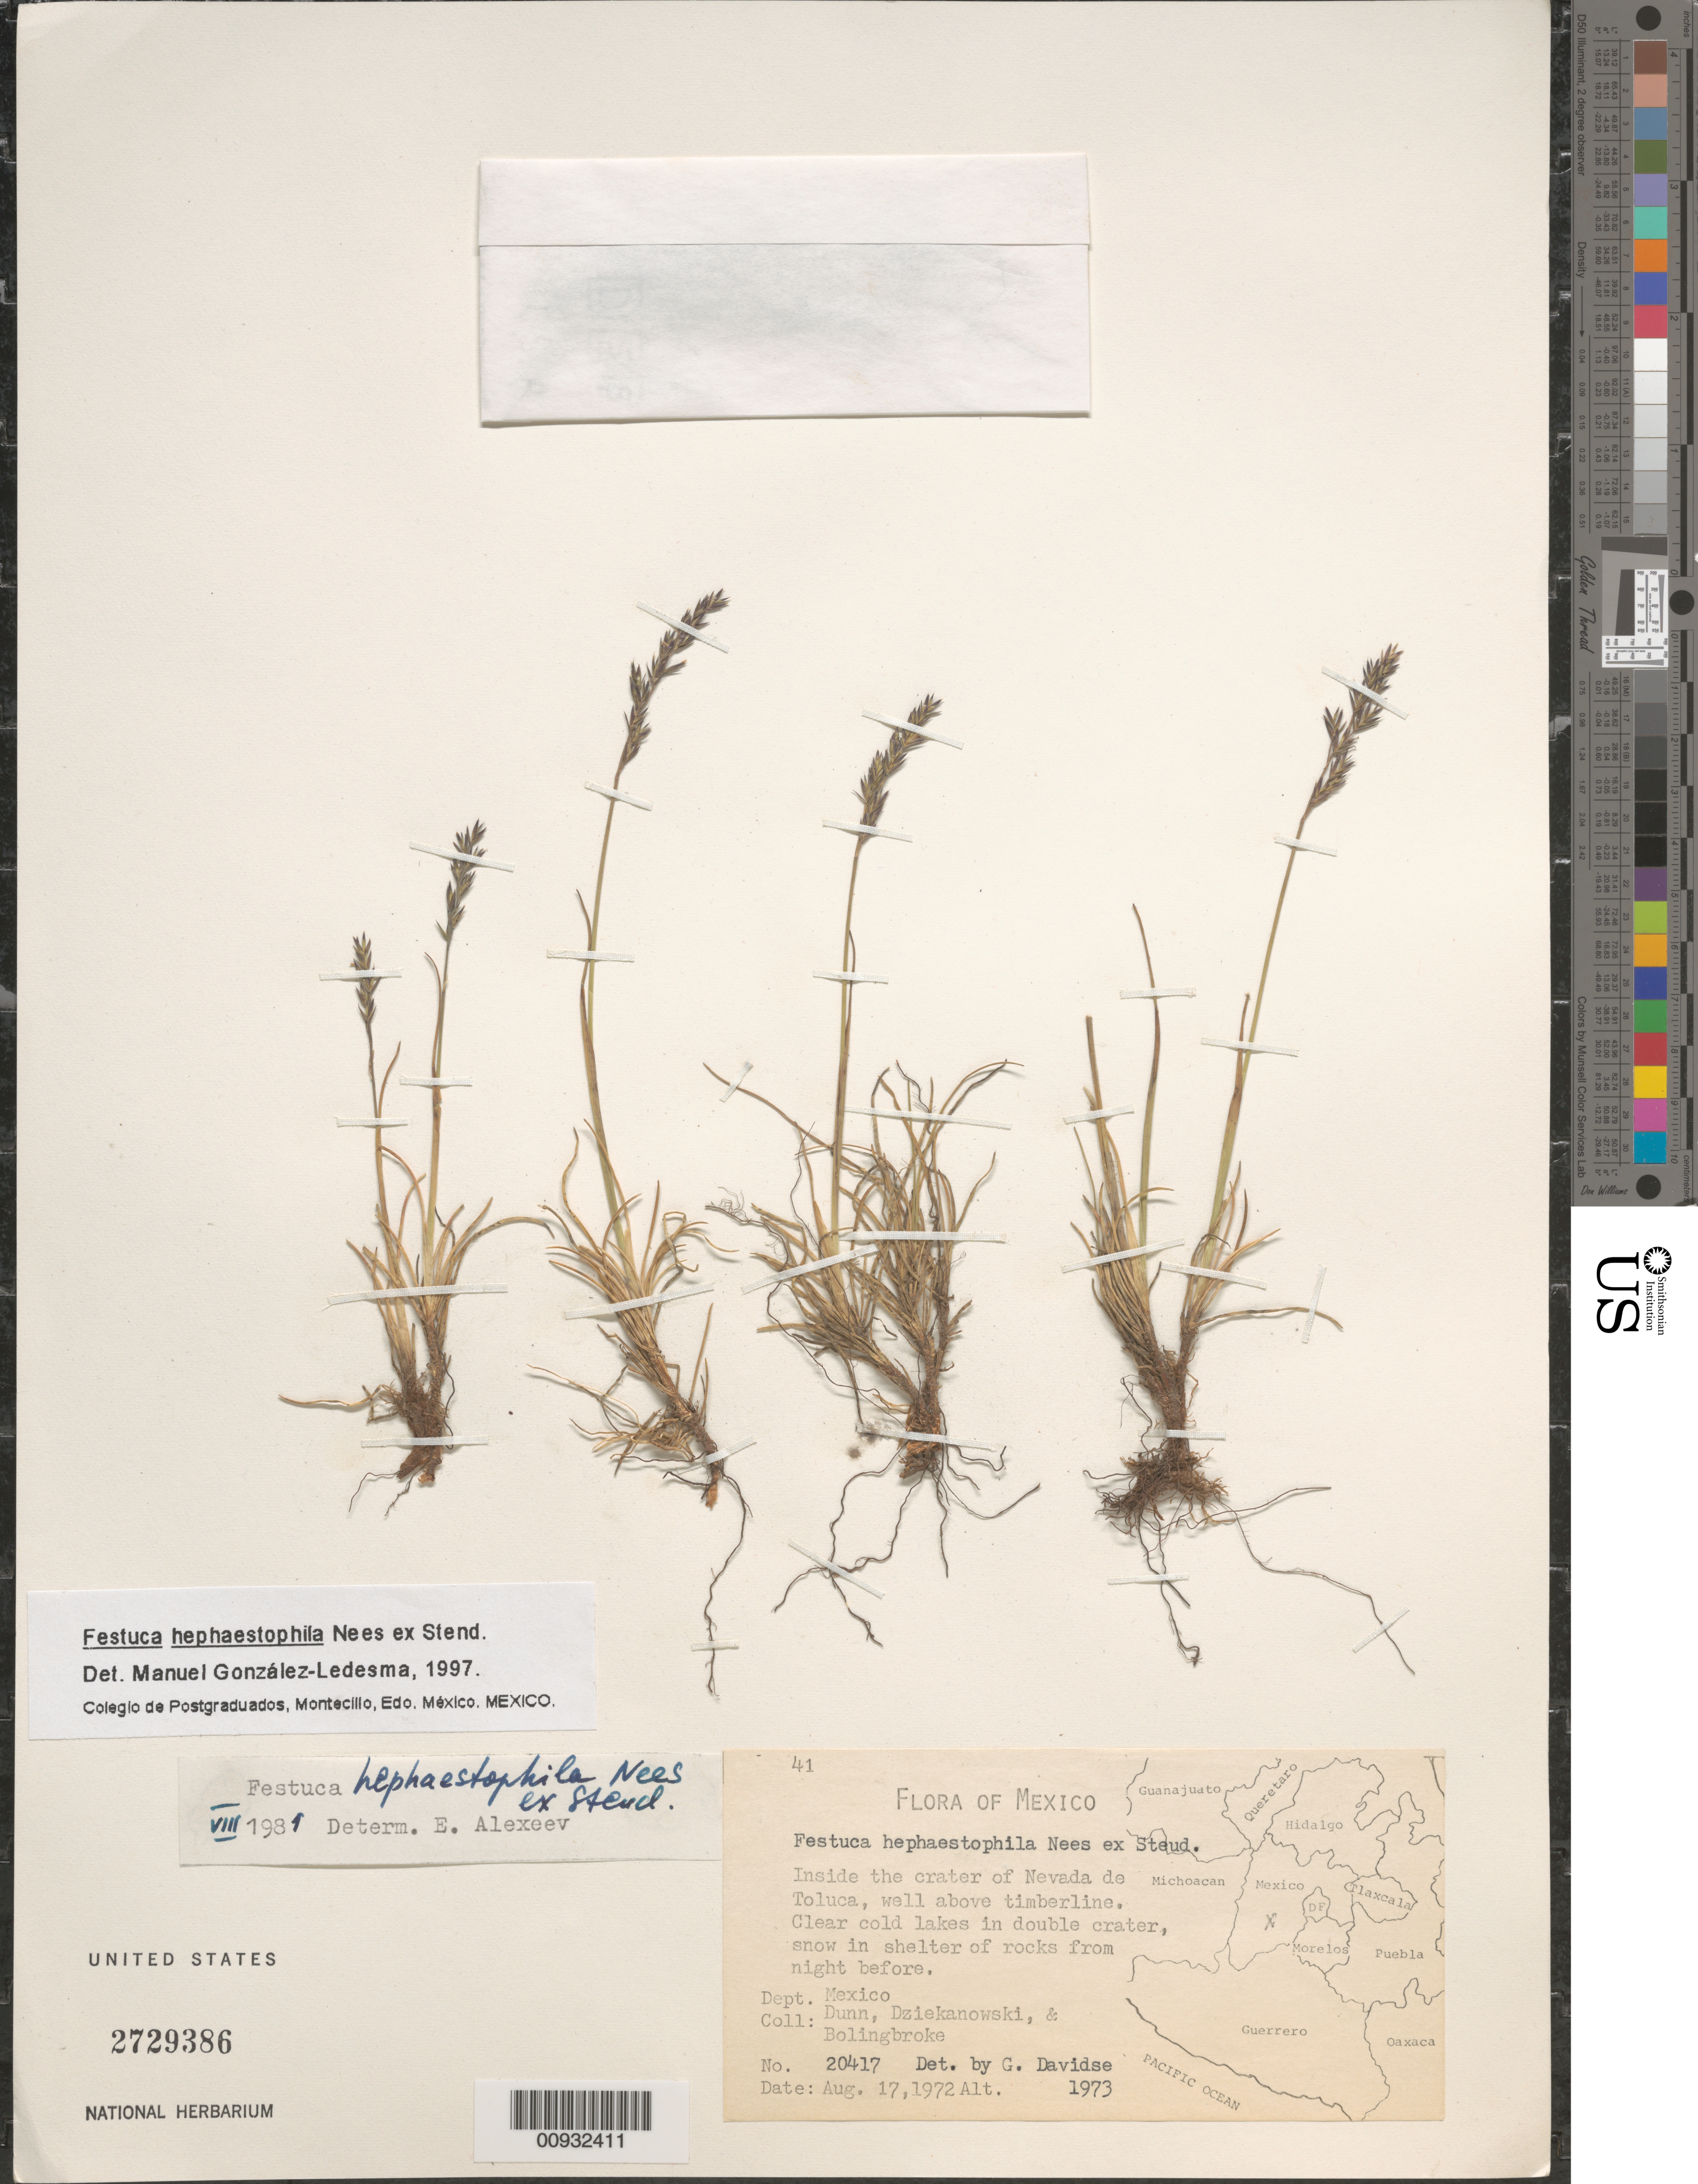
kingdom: Plantae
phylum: Tracheophyta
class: Liliopsida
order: Poales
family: Poaceae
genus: Festuca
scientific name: Festuca hephaestophila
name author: Nees ex Steud.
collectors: Dunn, --, C. T. Dziekanowski & -- Bolingbroke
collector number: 20417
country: Mexico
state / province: México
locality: Nevado de Toluca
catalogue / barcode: US 2729386